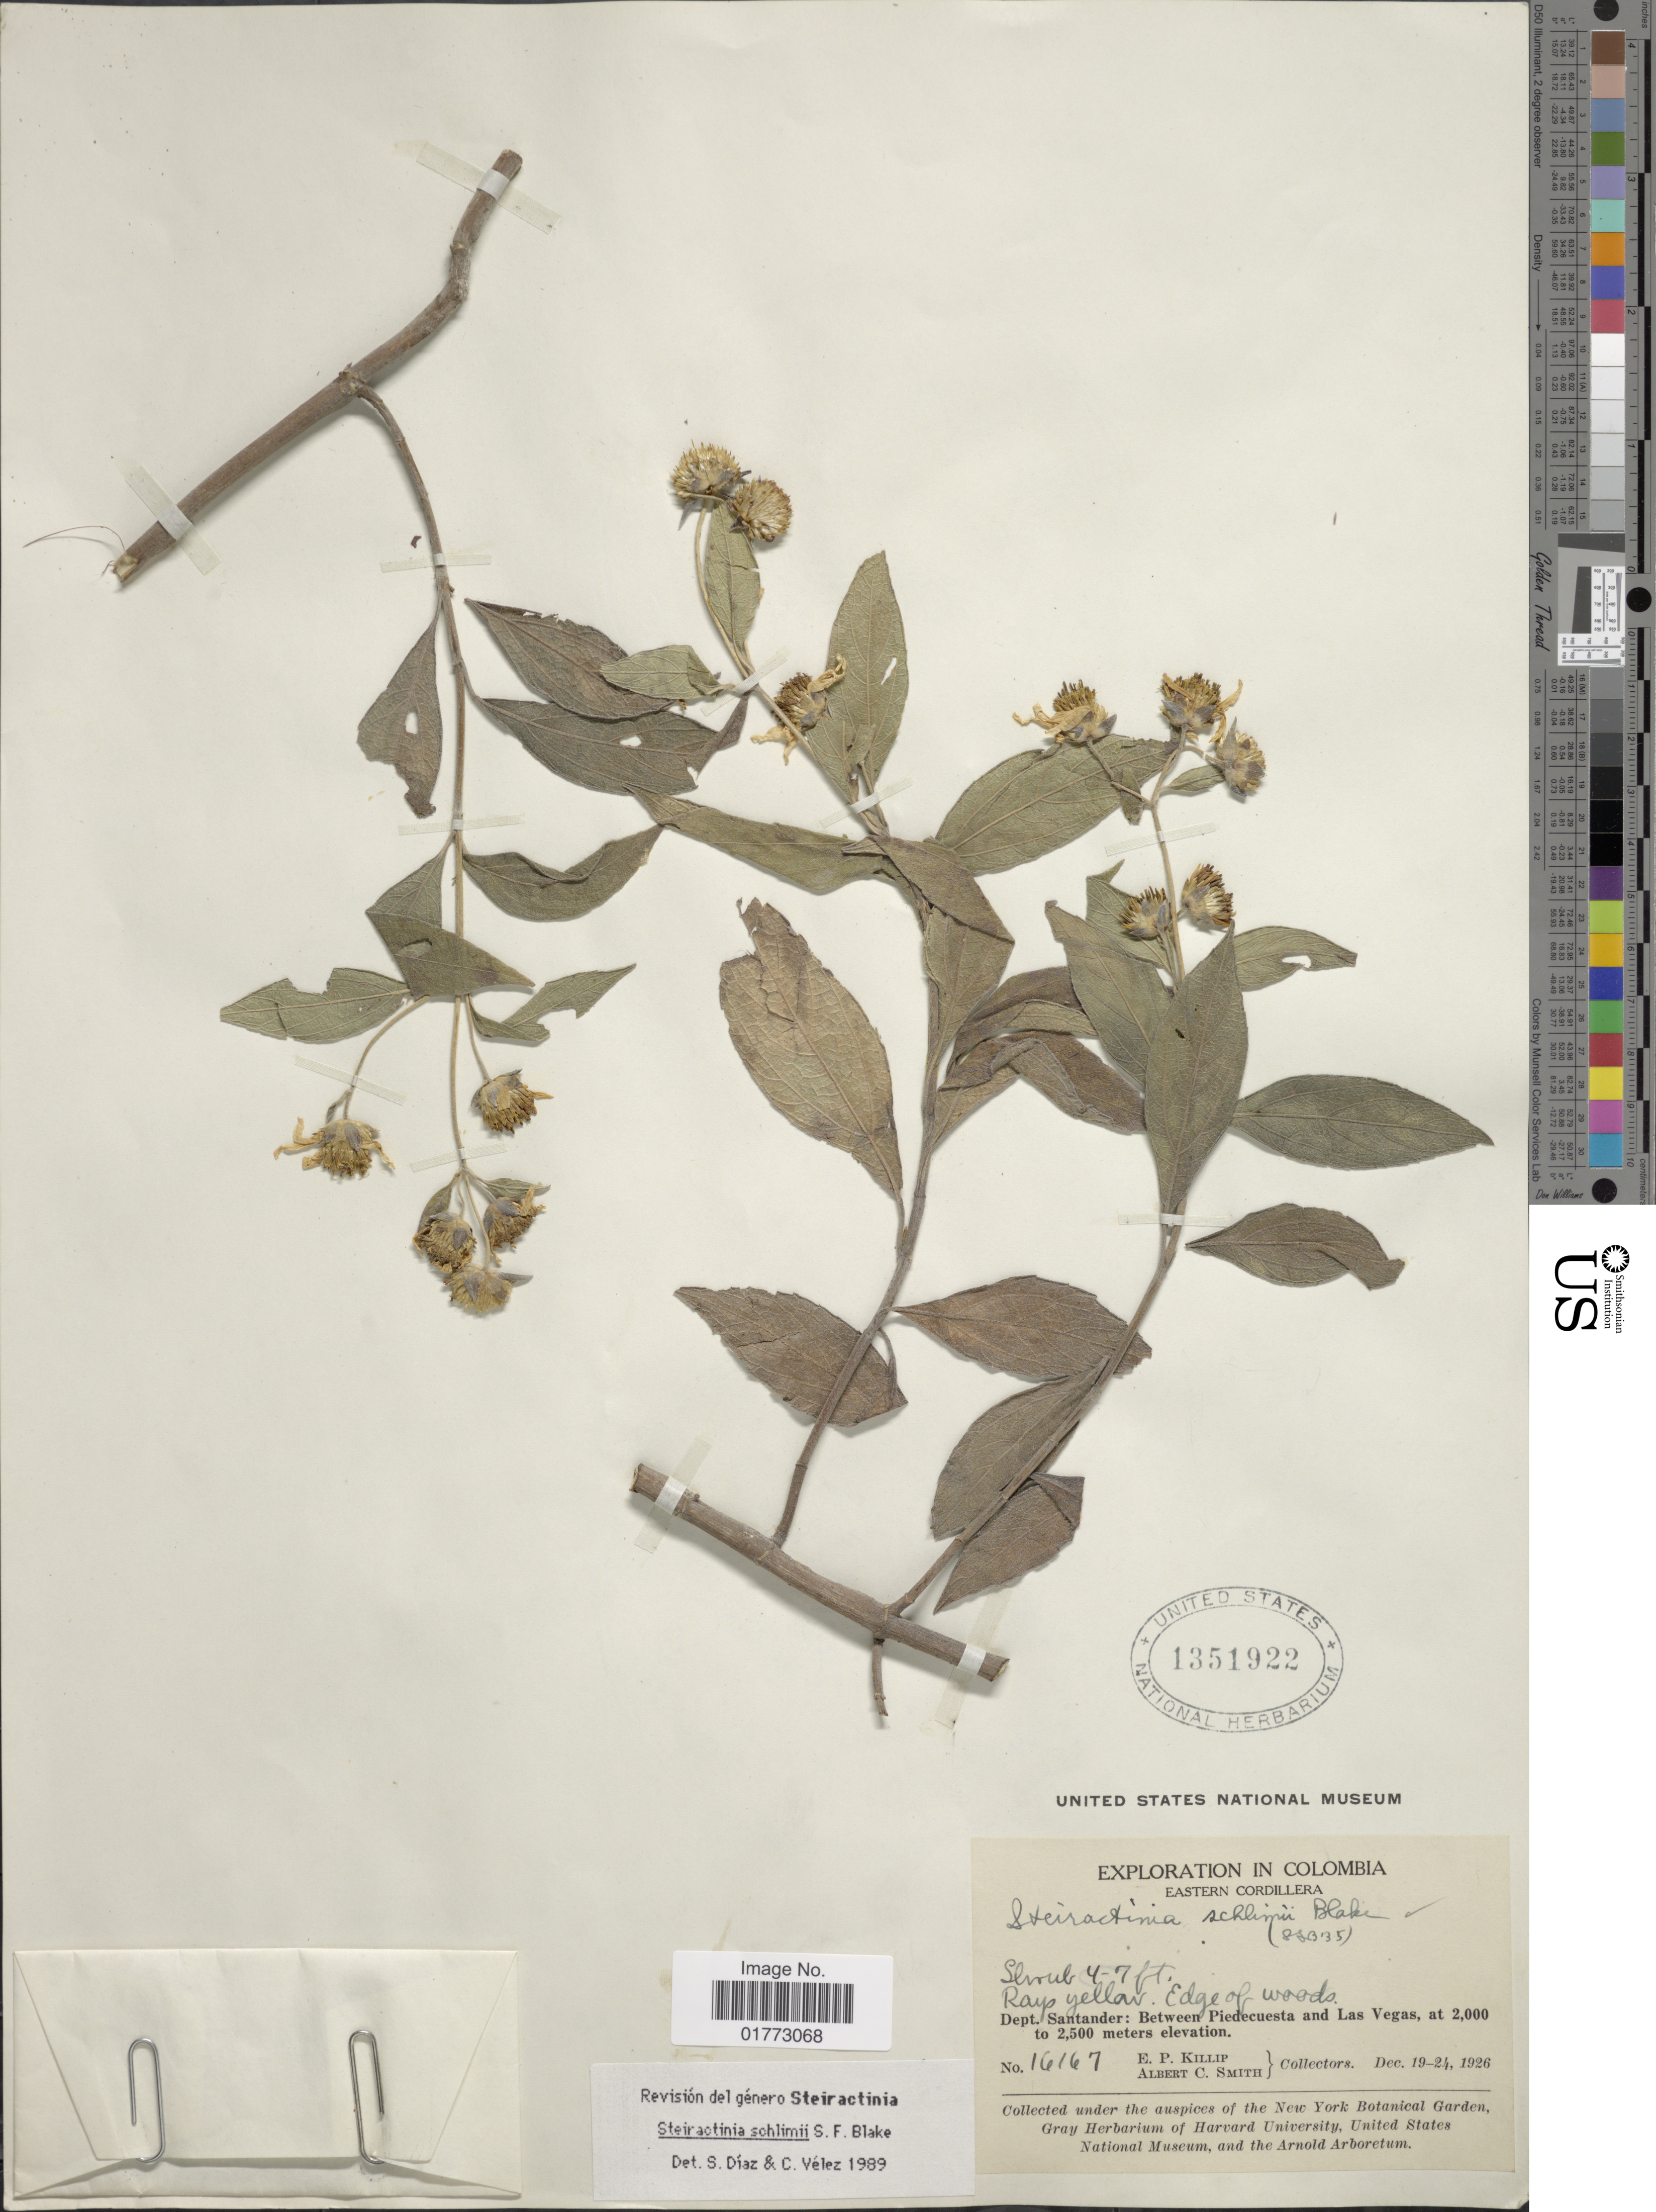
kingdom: Plantae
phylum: Tracheophyta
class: Magnoliopsida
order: Asterales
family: Asteraceae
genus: Steiractinia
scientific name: Steiractinia schlimii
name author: S.F. Blake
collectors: E. P. Killip & A. C. Smith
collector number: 16167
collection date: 1926-12-19/1926-12-24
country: Colombia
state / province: Santander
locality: Eastern Cordillera, Between Piedecuesta and Las Vegas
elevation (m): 2000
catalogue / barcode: US 1351922